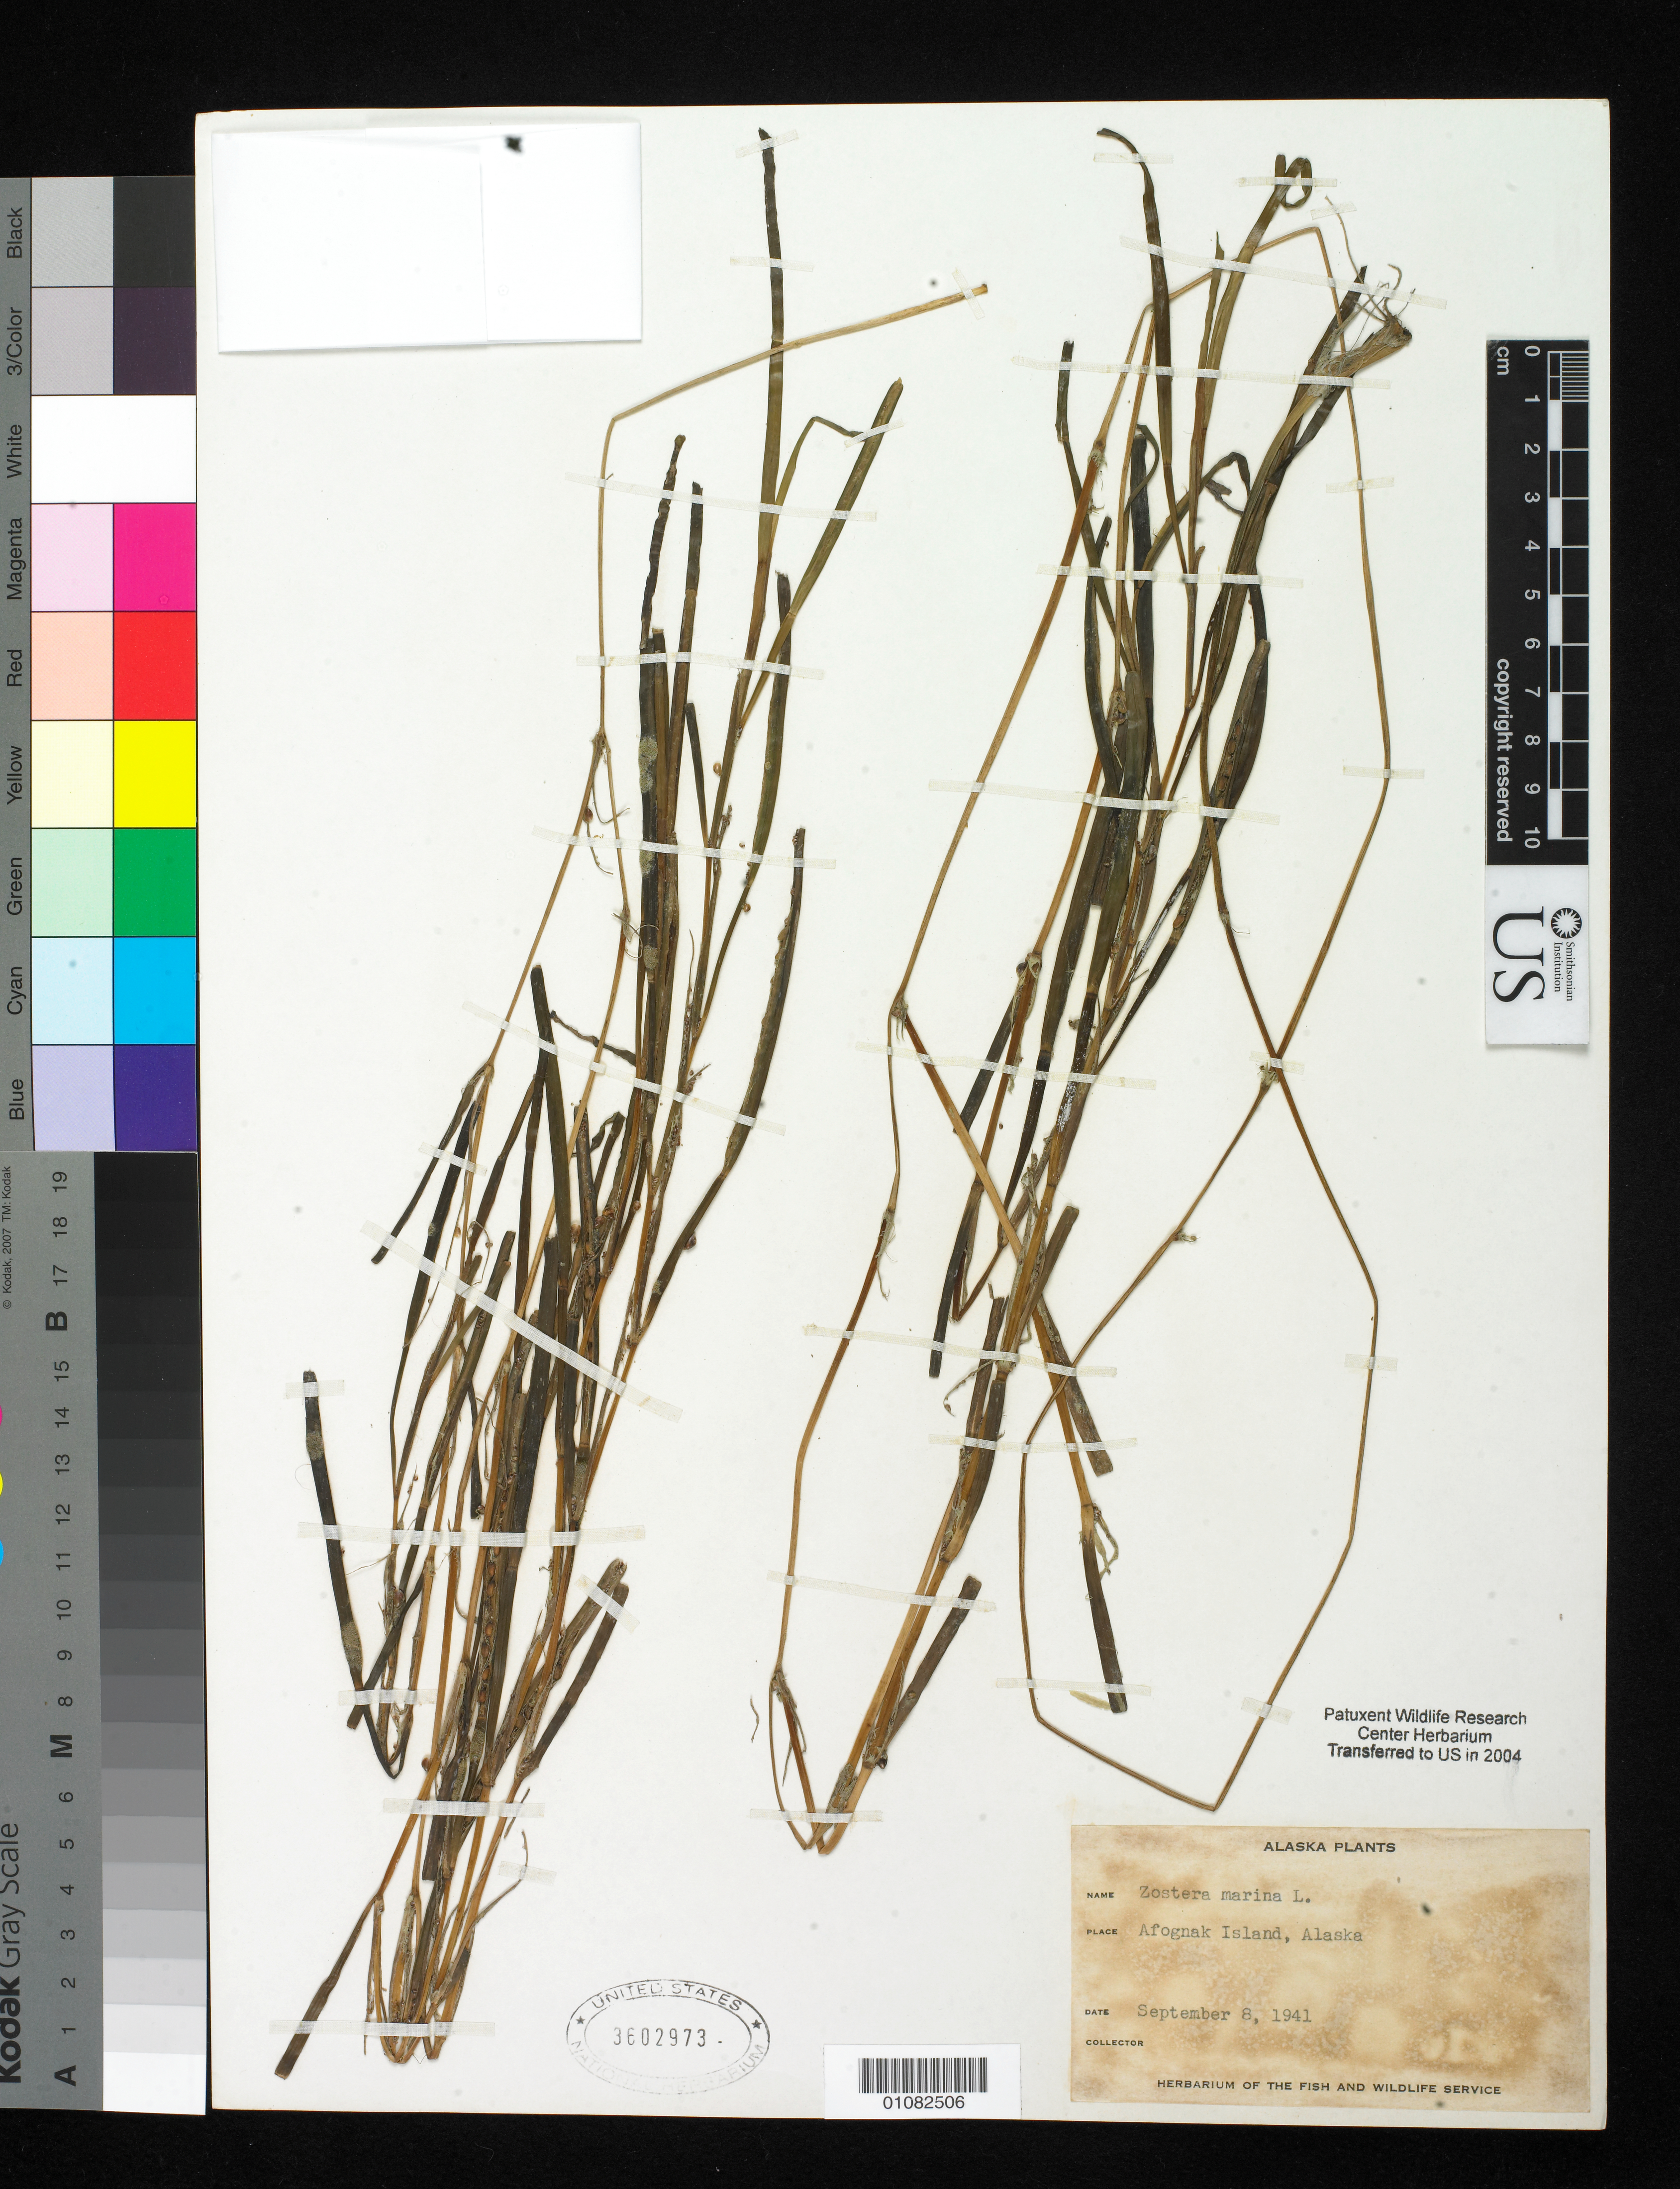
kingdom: Plantae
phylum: Tracheophyta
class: Liliopsida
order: Alismatales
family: Zosteraceae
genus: Zostera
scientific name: Zostera marina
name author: L.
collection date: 1941-09-08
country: United States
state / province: Alaska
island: Afognak Island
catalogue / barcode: US 3602973